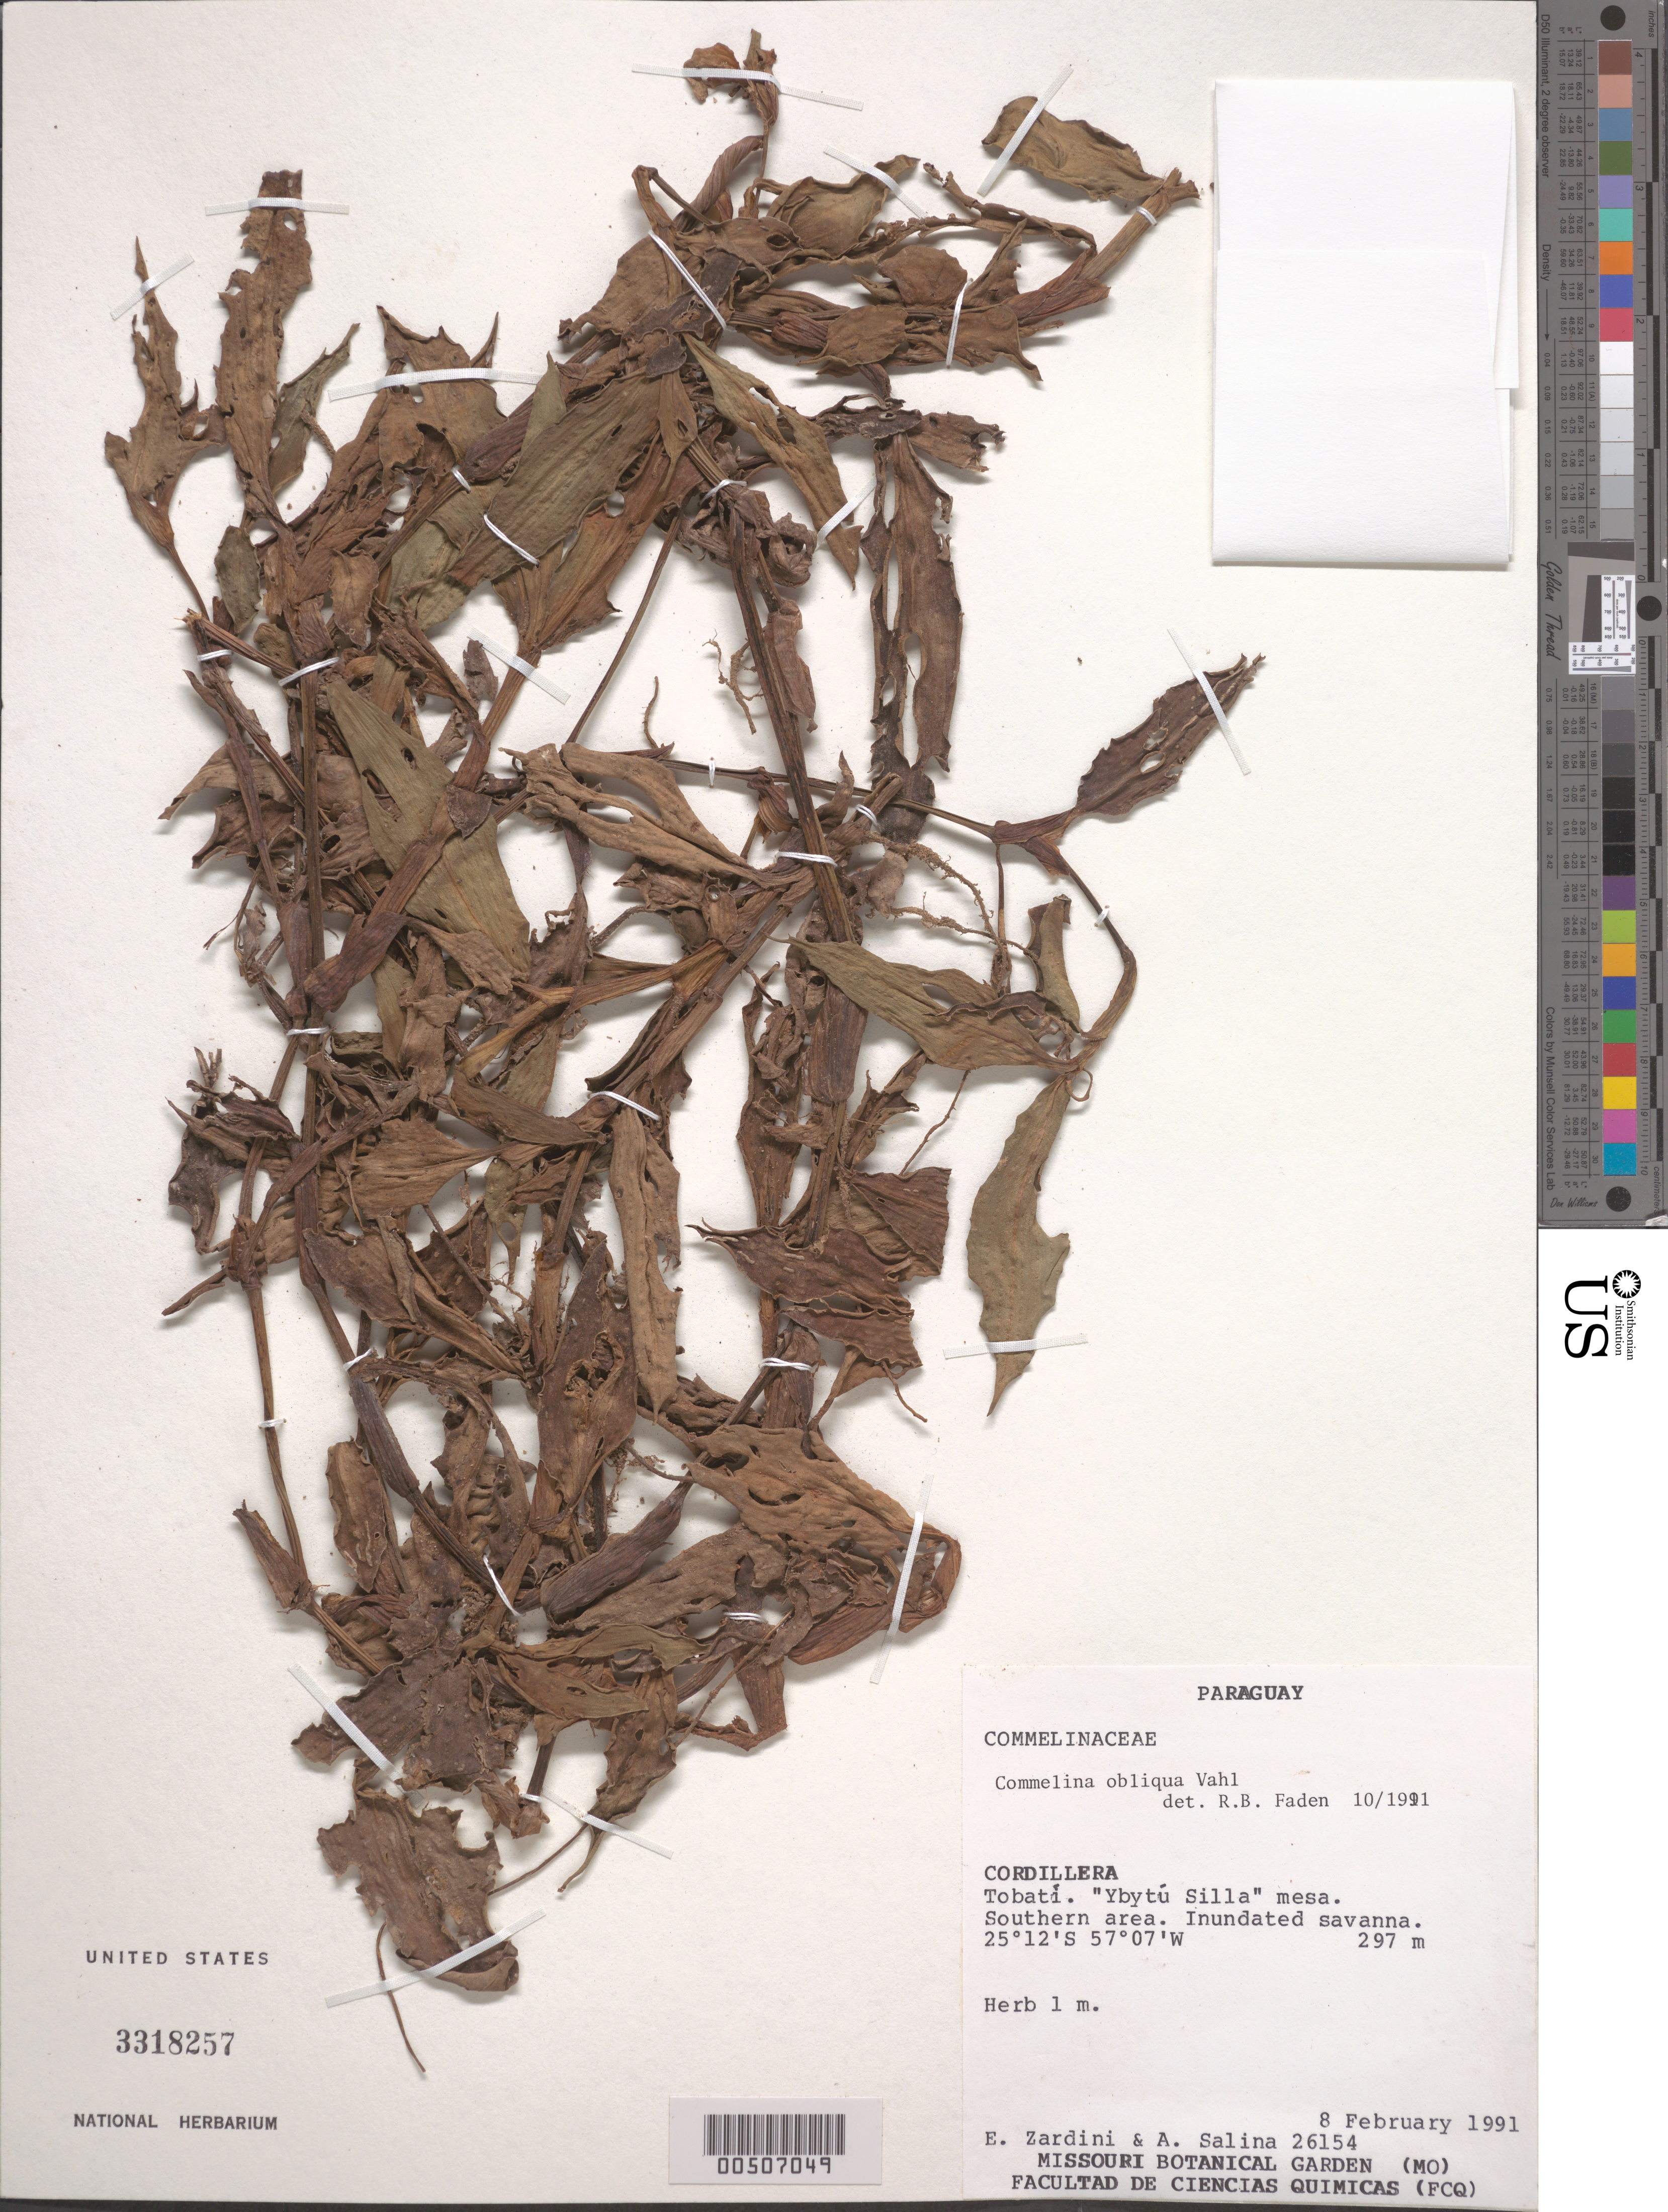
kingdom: Plantae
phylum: Tracheophyta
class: Liliopsida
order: Commelinales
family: Commelinaceae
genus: Commelina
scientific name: Commelina obliqua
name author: Vahl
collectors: E. M. Zardini & A. Salinas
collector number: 26154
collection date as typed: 08 Feb 1991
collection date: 1991-02-08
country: Paraguay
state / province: Cordillera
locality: Tobati, ybytu silla mesa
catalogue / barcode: US 3318257